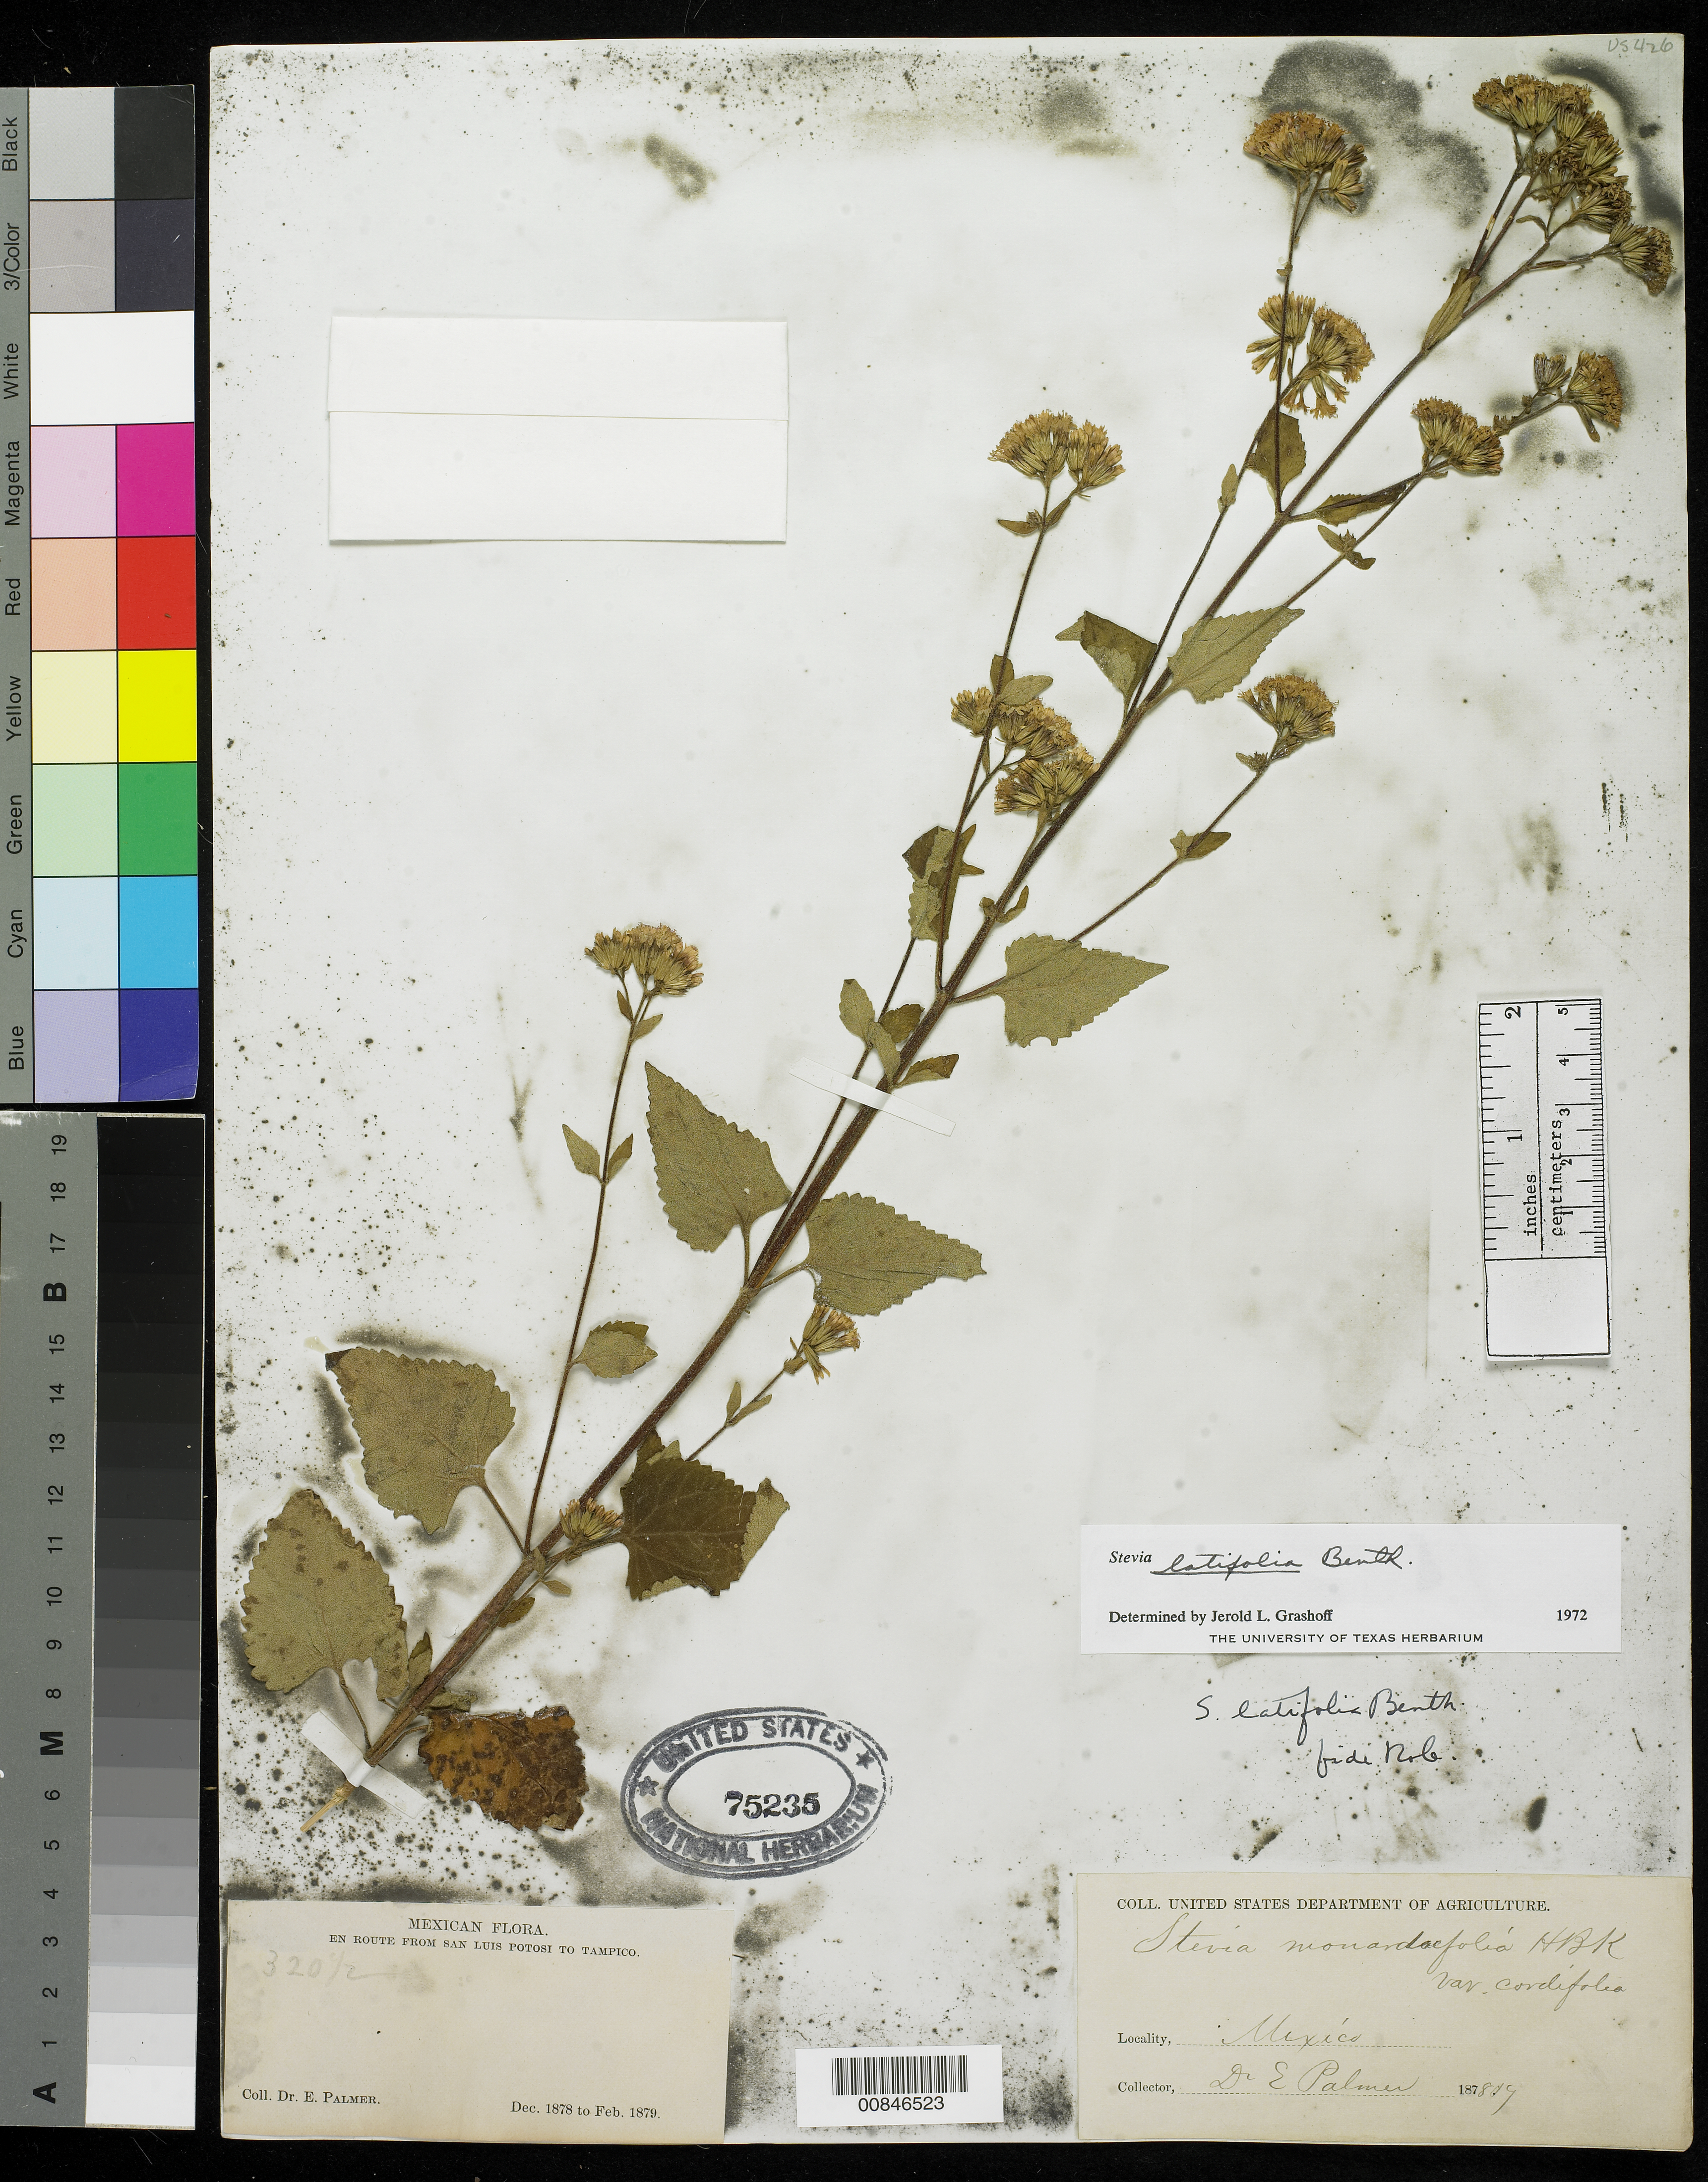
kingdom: Plantae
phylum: Tracheophyta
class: Magnoliopsida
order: Asterales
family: Asteraceae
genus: Stevia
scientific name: Stevia latifolia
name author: Benth.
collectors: E. Palmer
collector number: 320½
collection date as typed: Dec 1878 to -- Feb 1879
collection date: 1878-12/1879-02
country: Mexico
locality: En route from San Luis Potosí to Tampico, Tamaulipas.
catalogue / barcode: US 75235